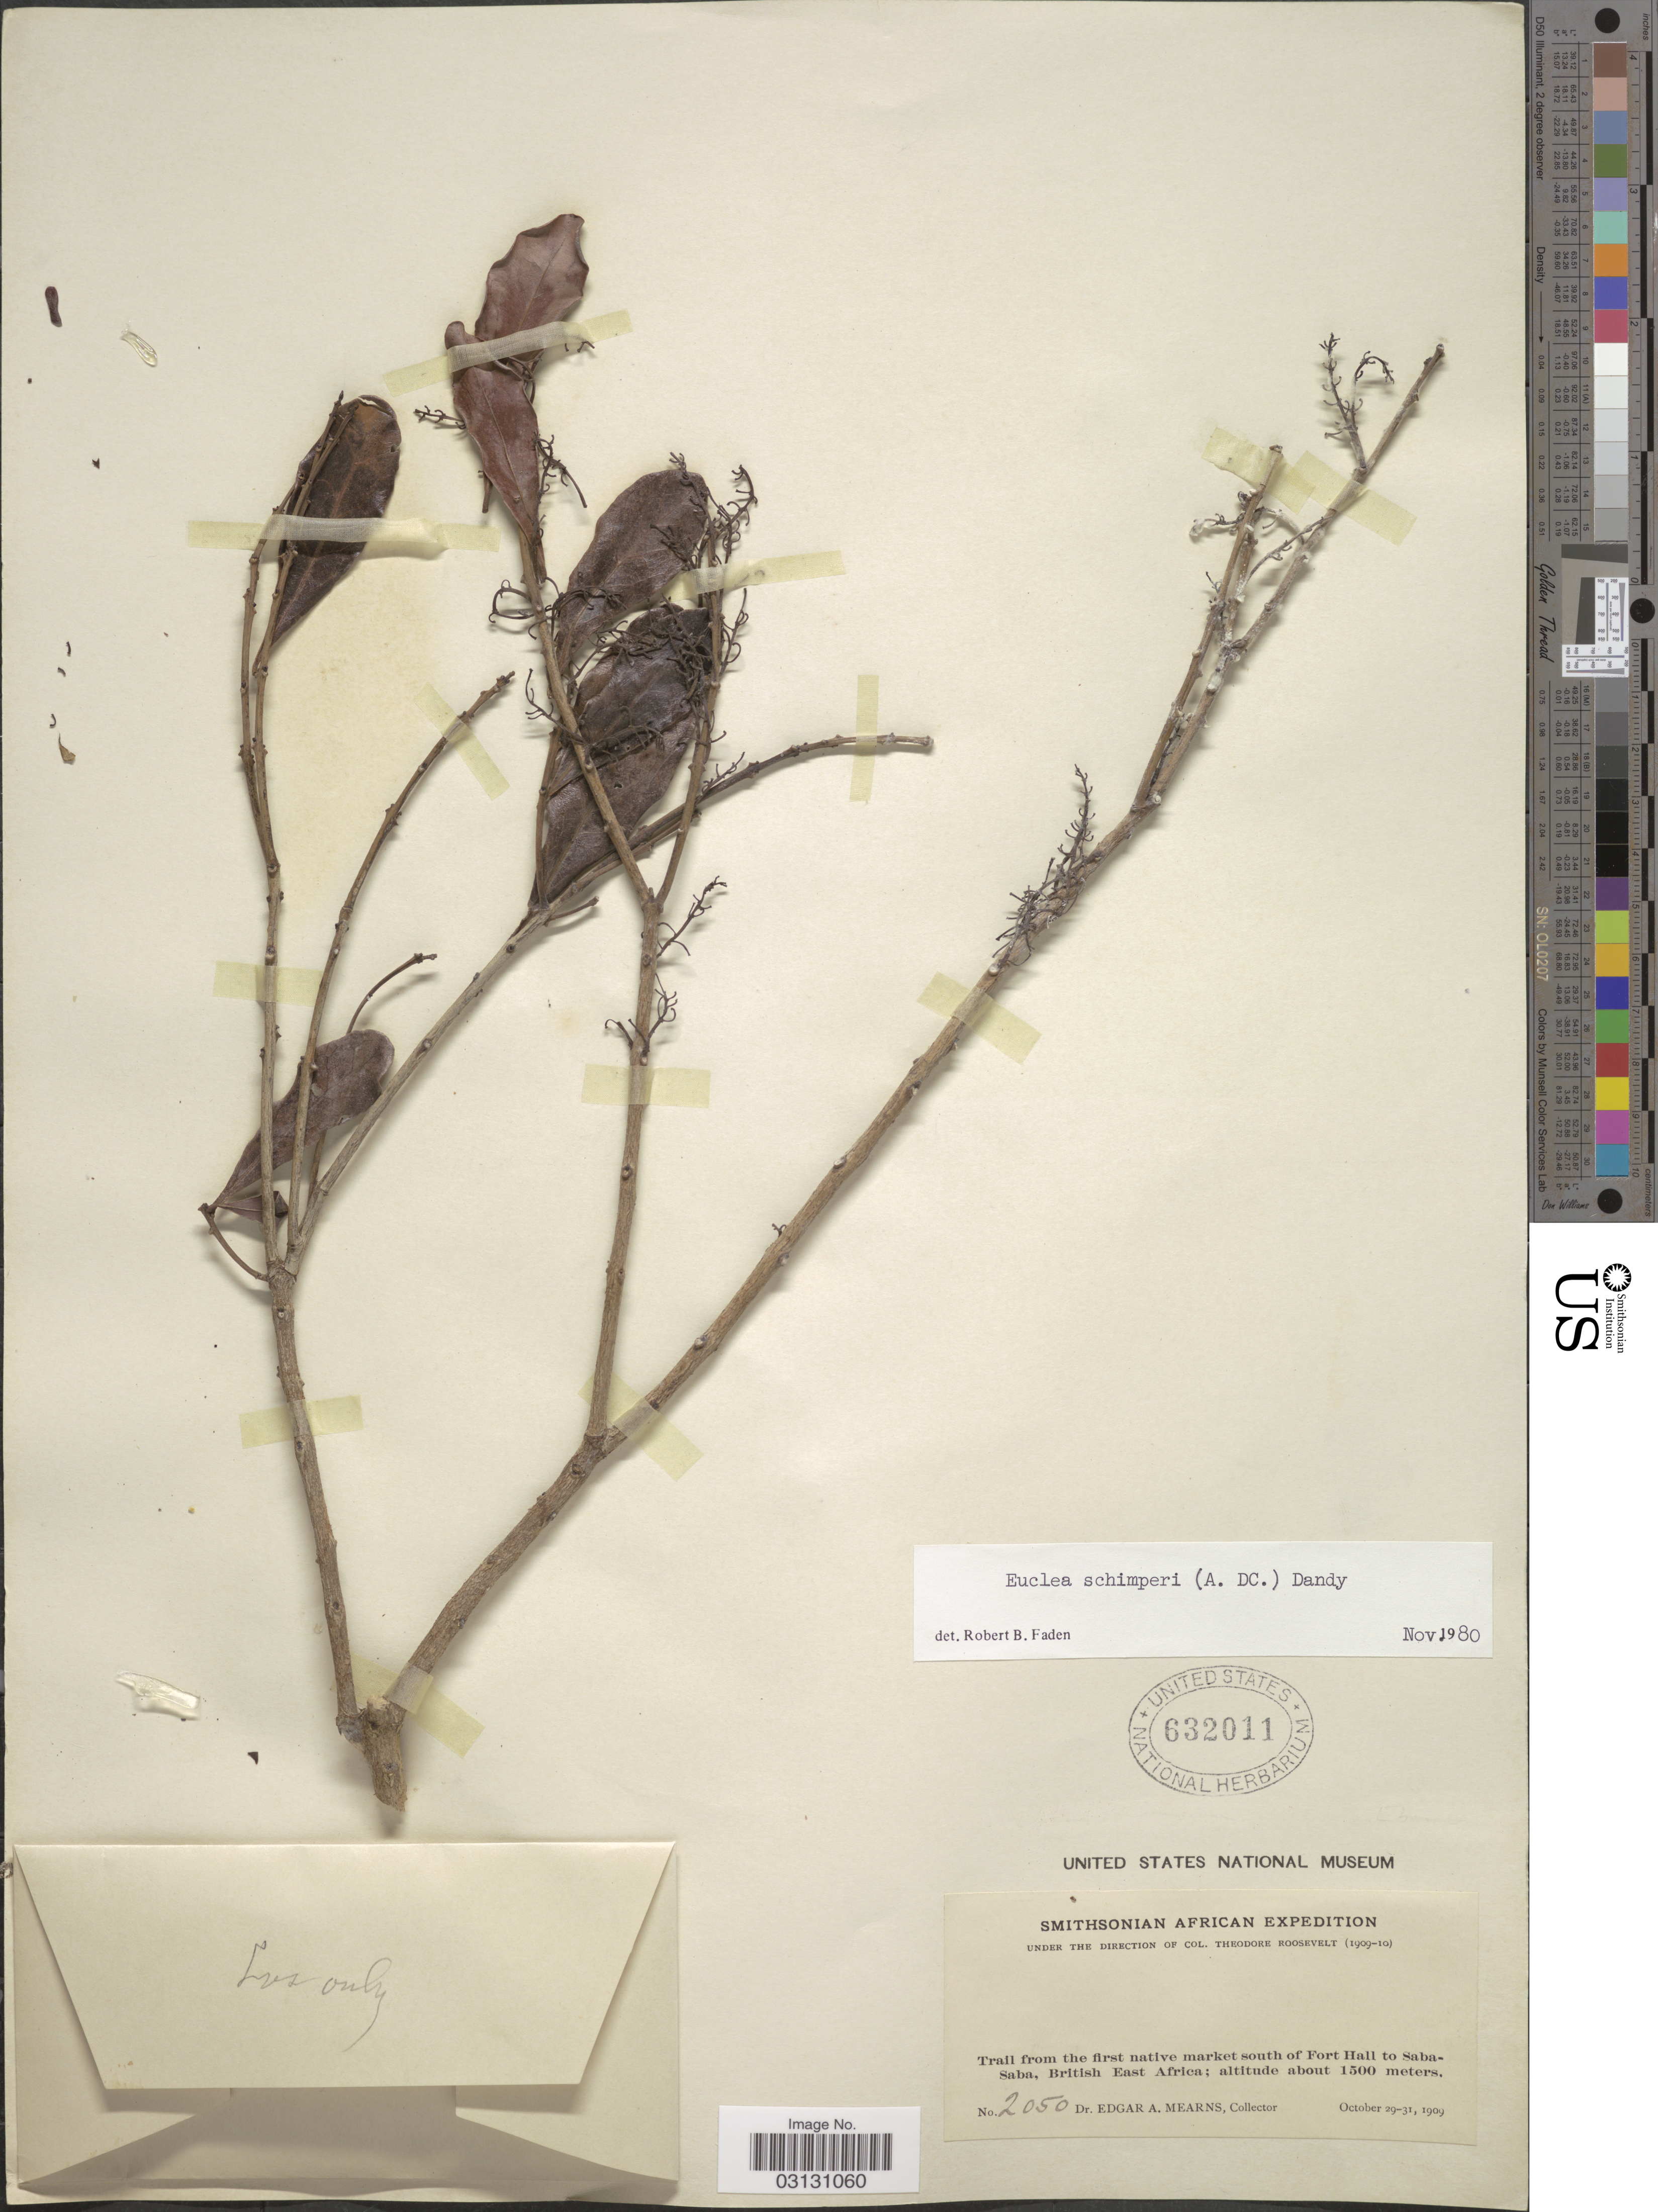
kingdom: Plantae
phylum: Tracheophyta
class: Magnoliopsida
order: Ericales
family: Ebenaceae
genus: Euclea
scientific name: Euclea schimperi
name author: (A. DC.) Dandy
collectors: E. A. Mearns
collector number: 2050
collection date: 1909-10-29/1909-10-31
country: Kenya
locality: Trail from the first native market south of Fort Hall to Saba-Saba, British East Africa.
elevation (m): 1500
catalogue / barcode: US 632011